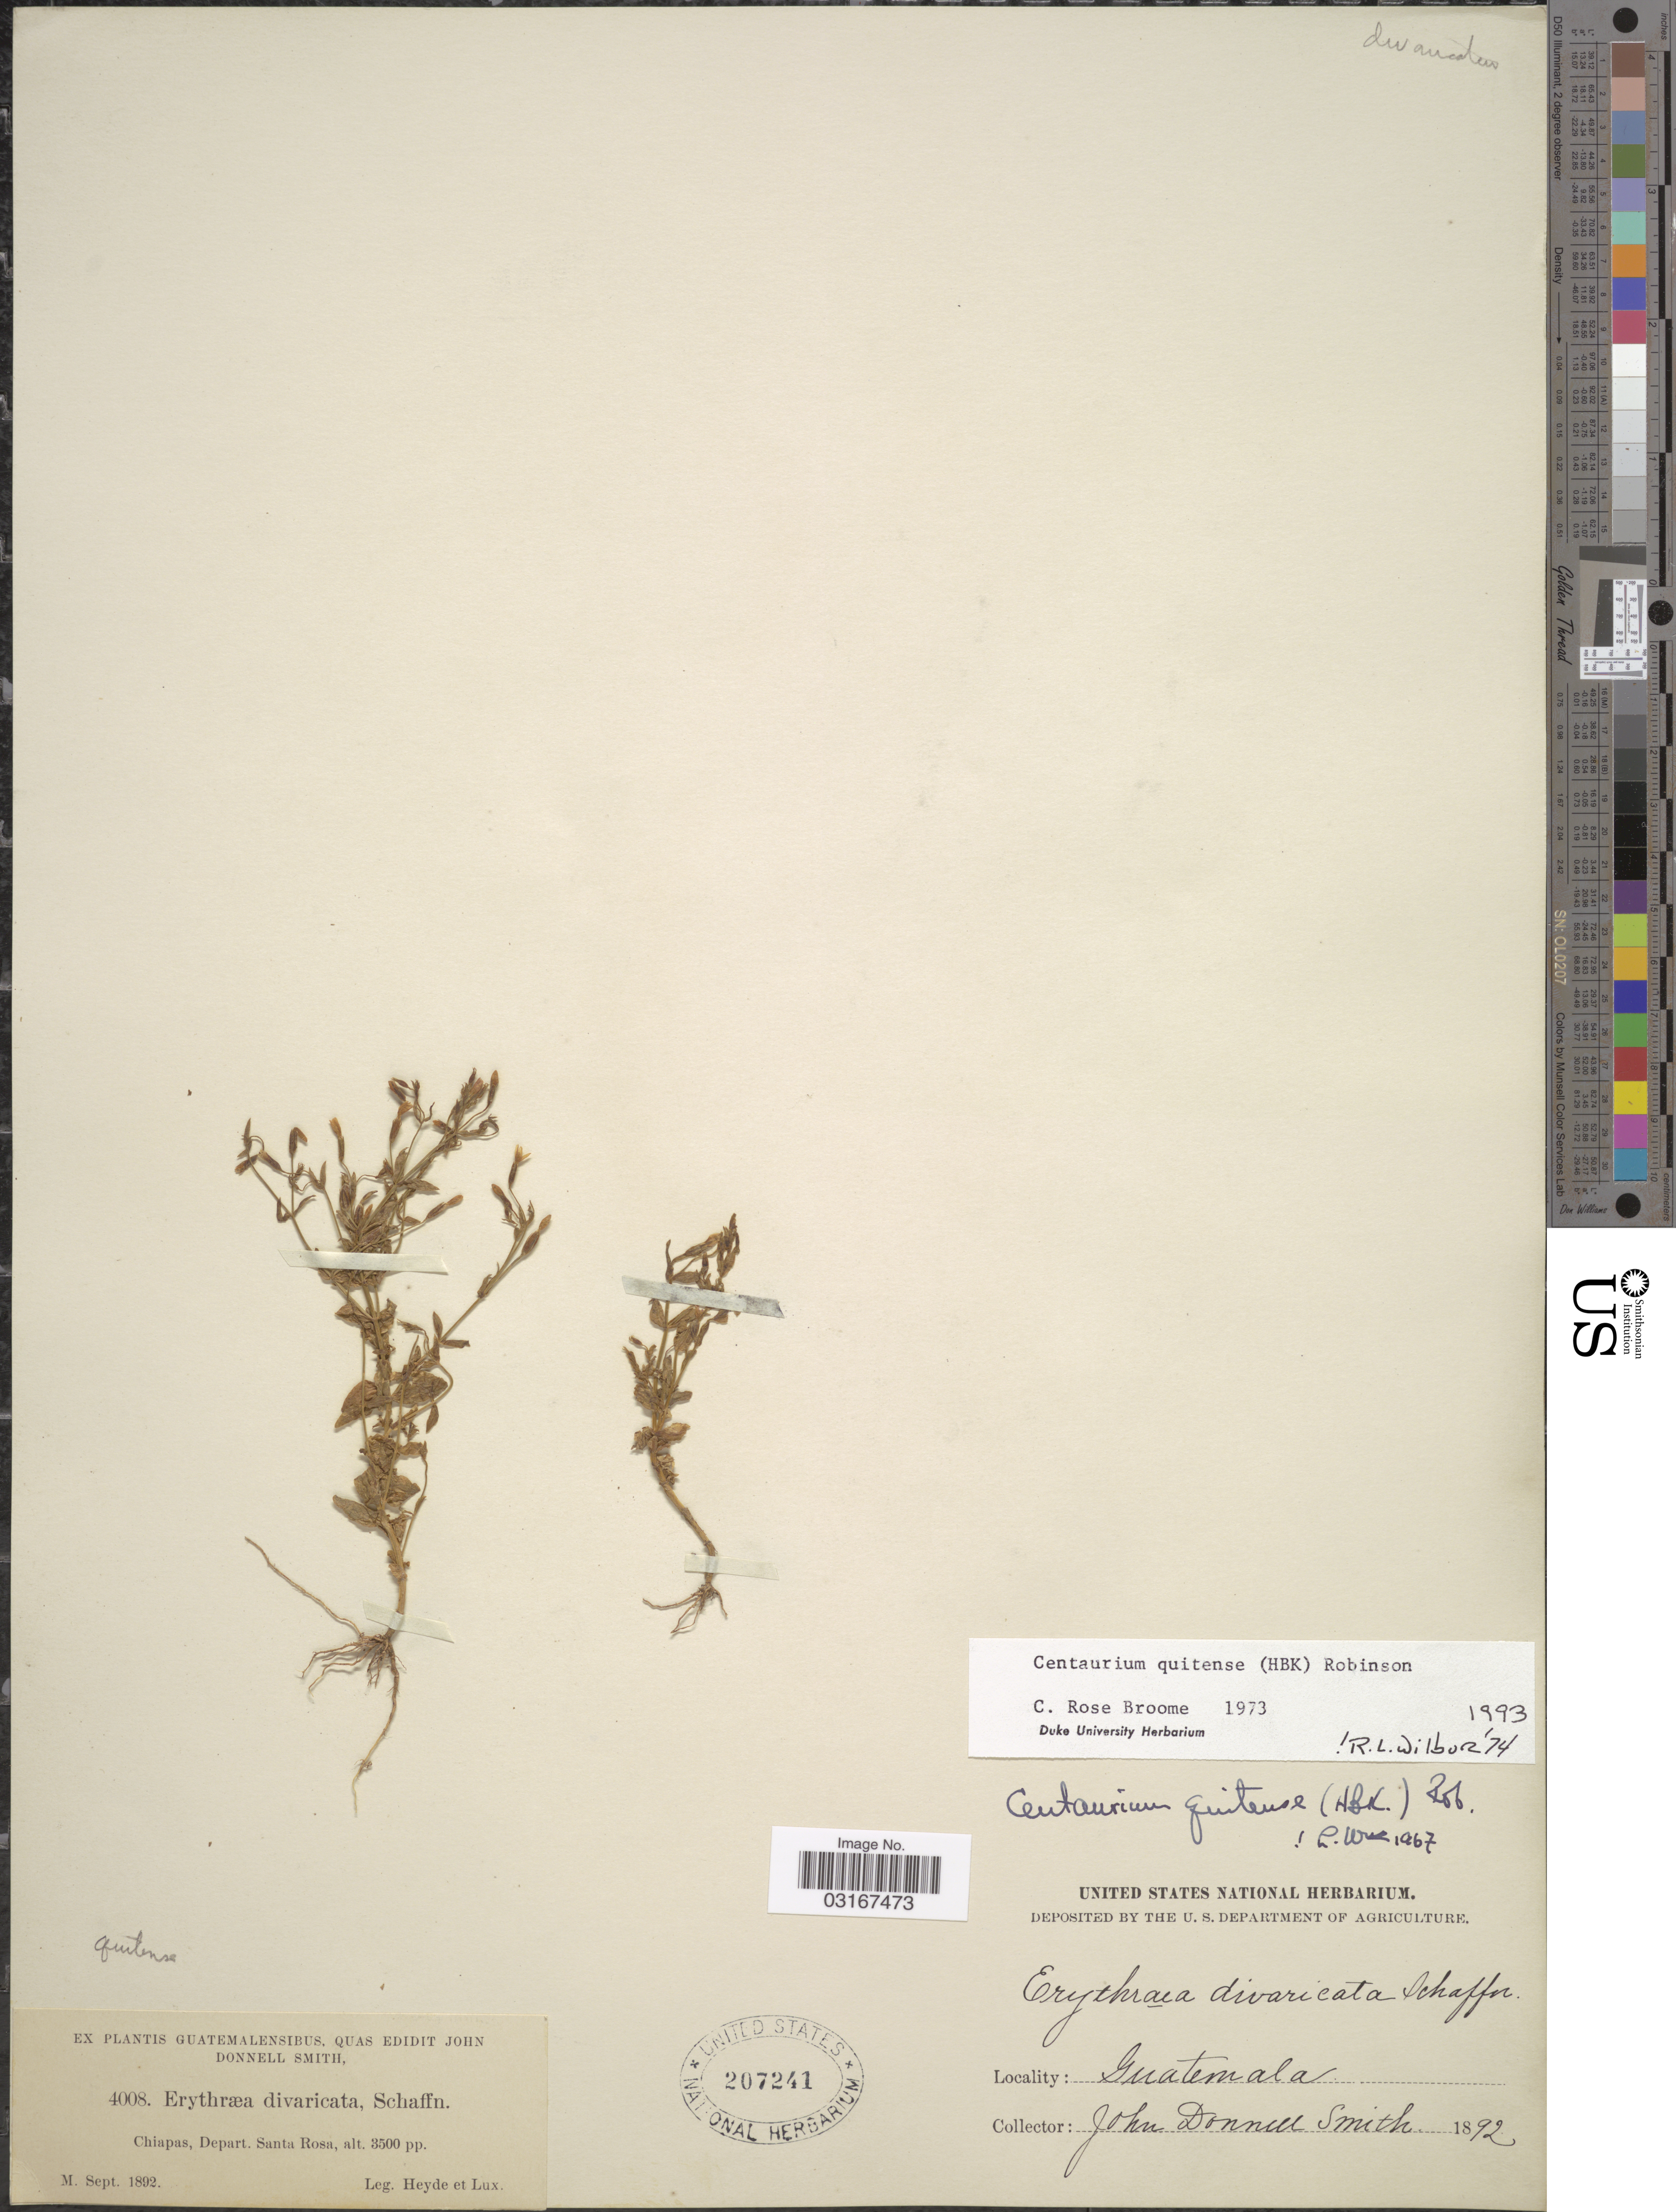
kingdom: Plantae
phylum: Tracheophyta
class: Magnoliopsida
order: Gentianales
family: Gentianaceae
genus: Centaurium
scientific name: Centaurium quitense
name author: (Kunth) B.L. Rob.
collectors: Heyde & Lux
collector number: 4008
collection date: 1892-09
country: Guatemala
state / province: Santa Rosa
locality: Chiapas, Depart. Santa Rosa.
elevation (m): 1067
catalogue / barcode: US 207241